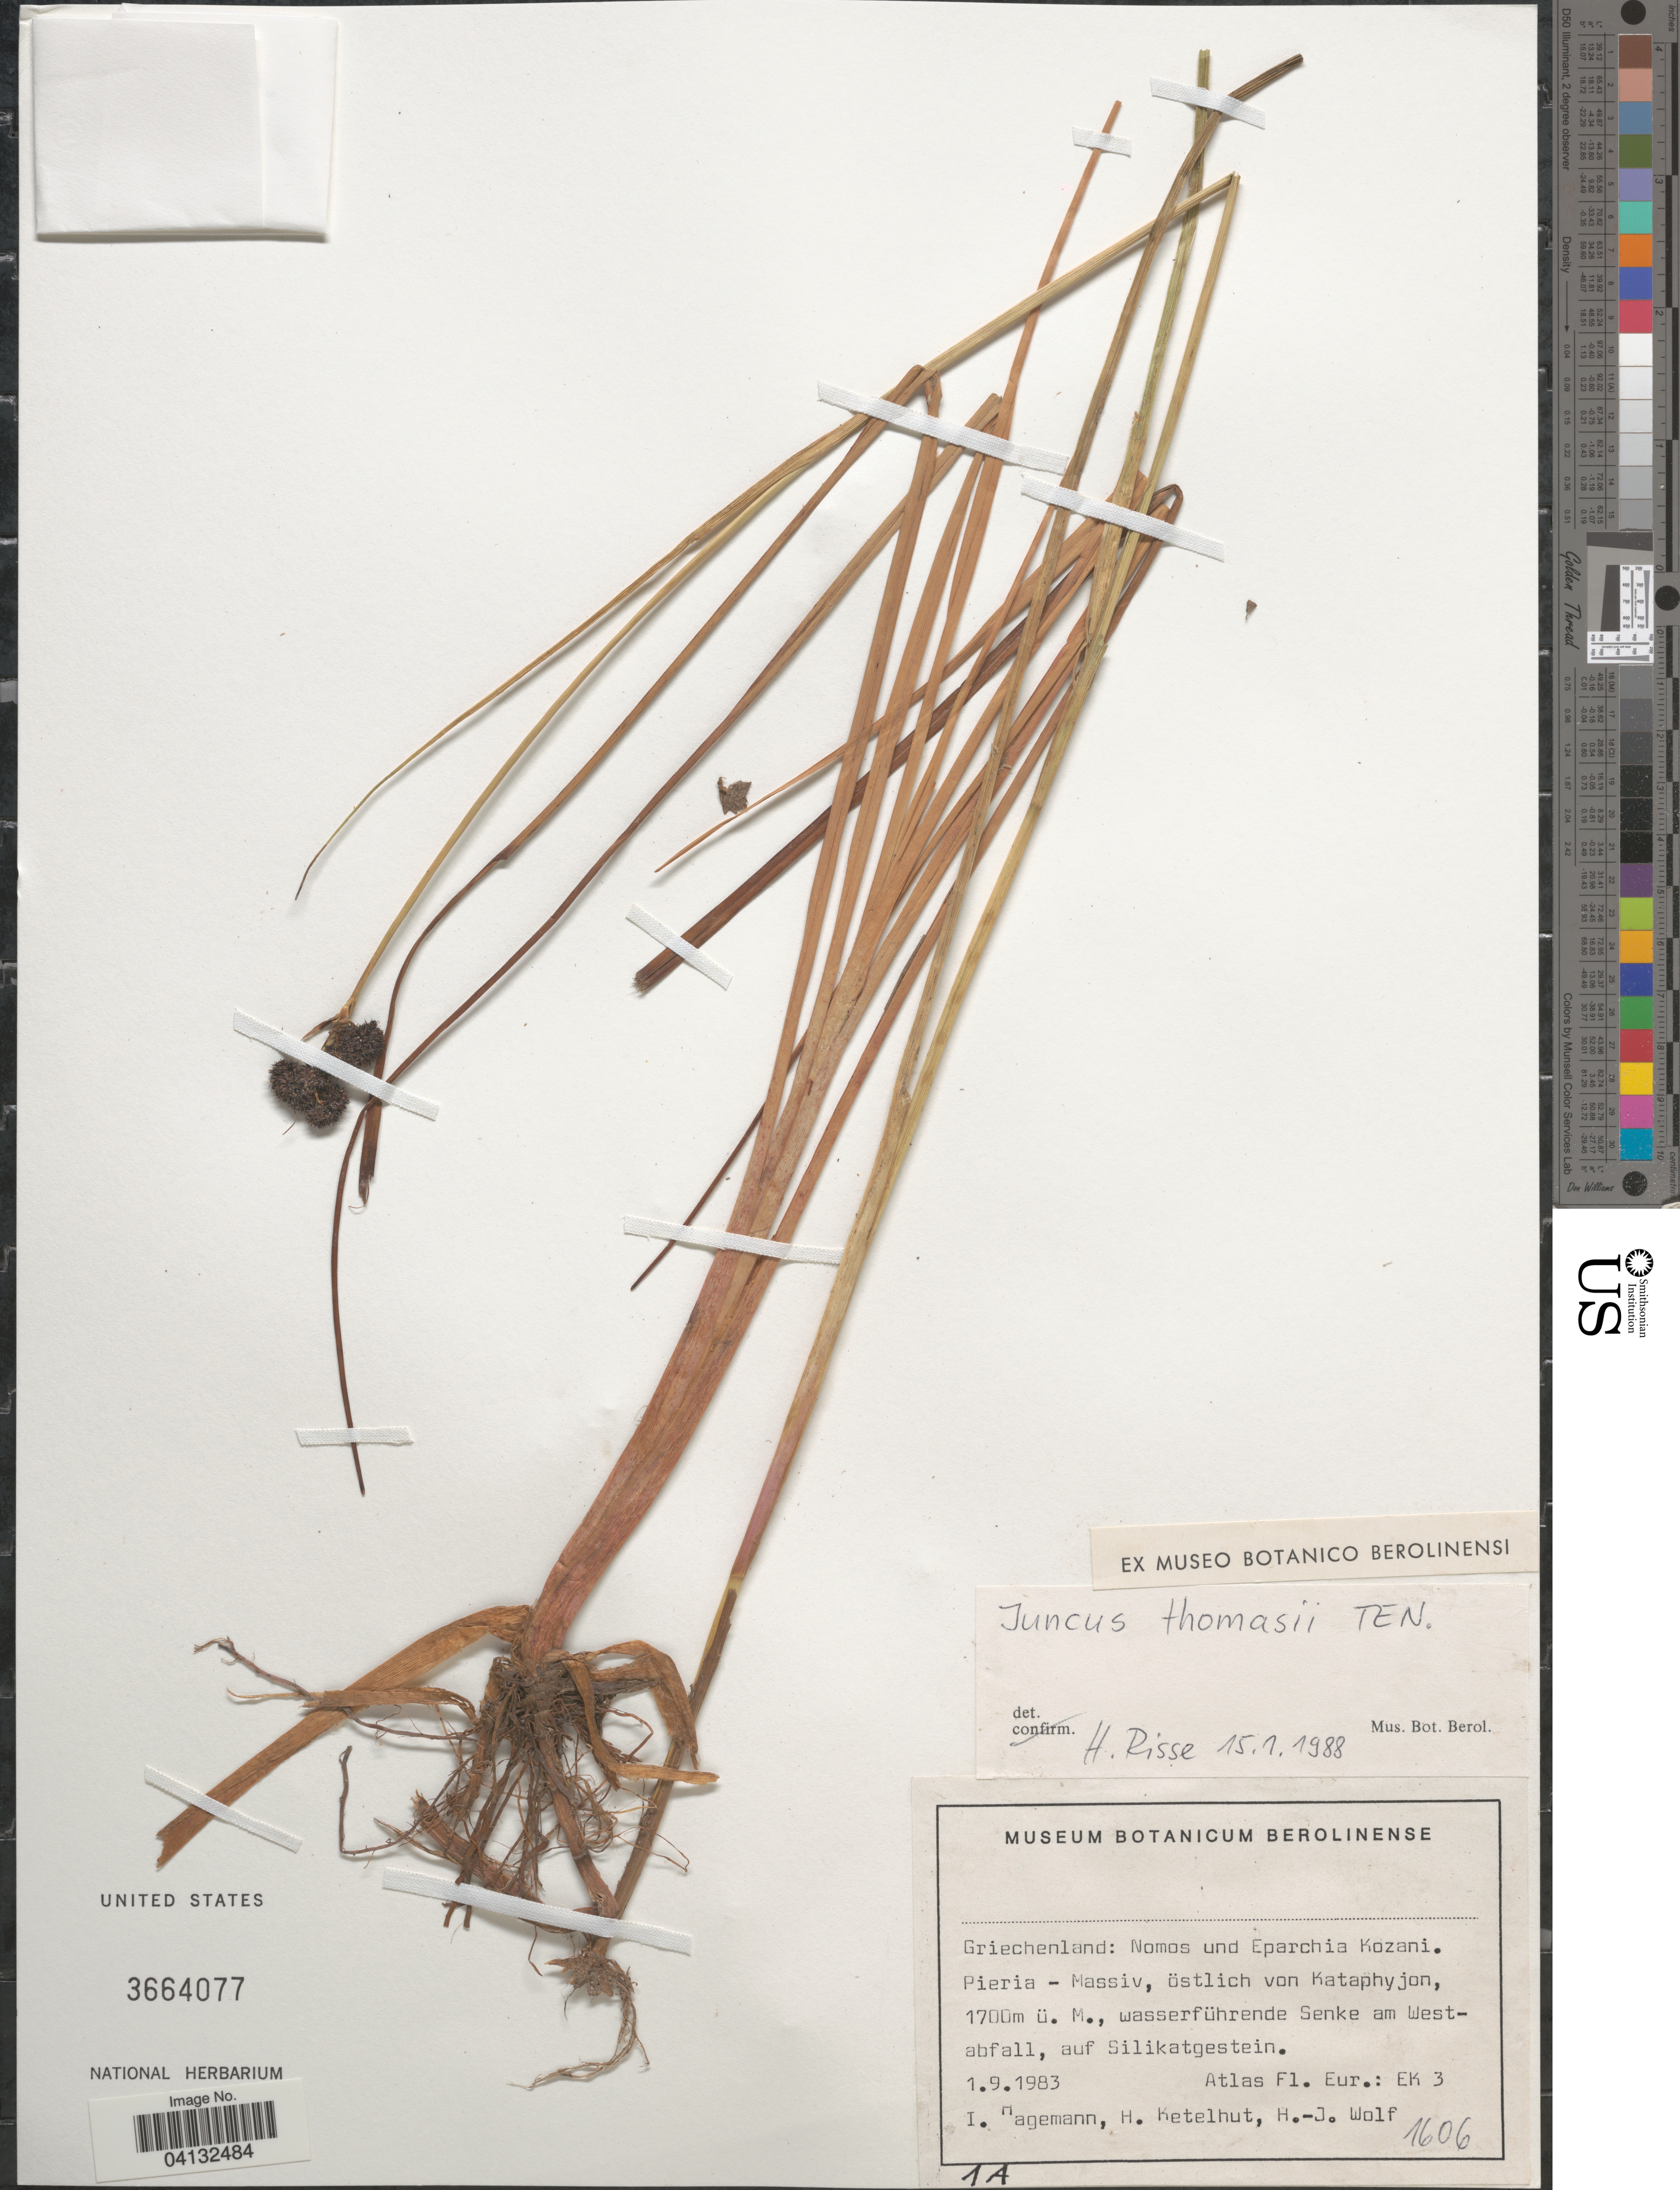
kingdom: Plantae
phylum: Tracheophyta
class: Liliopsida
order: Poales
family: Juncaceae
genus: Juncus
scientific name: Juncus thomasii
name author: Ten.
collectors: I. Hagemann, H. Ketelhut & H. Wolf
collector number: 1606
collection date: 1983-09-01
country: Greece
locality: Griechenland: Nomos und Eparchia Kozani. Pieria - Massiv, östlich von Kataphyjon, wasserführende Senke am West-abfall, auf Silikatgestein.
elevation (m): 1700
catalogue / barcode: US 3664077